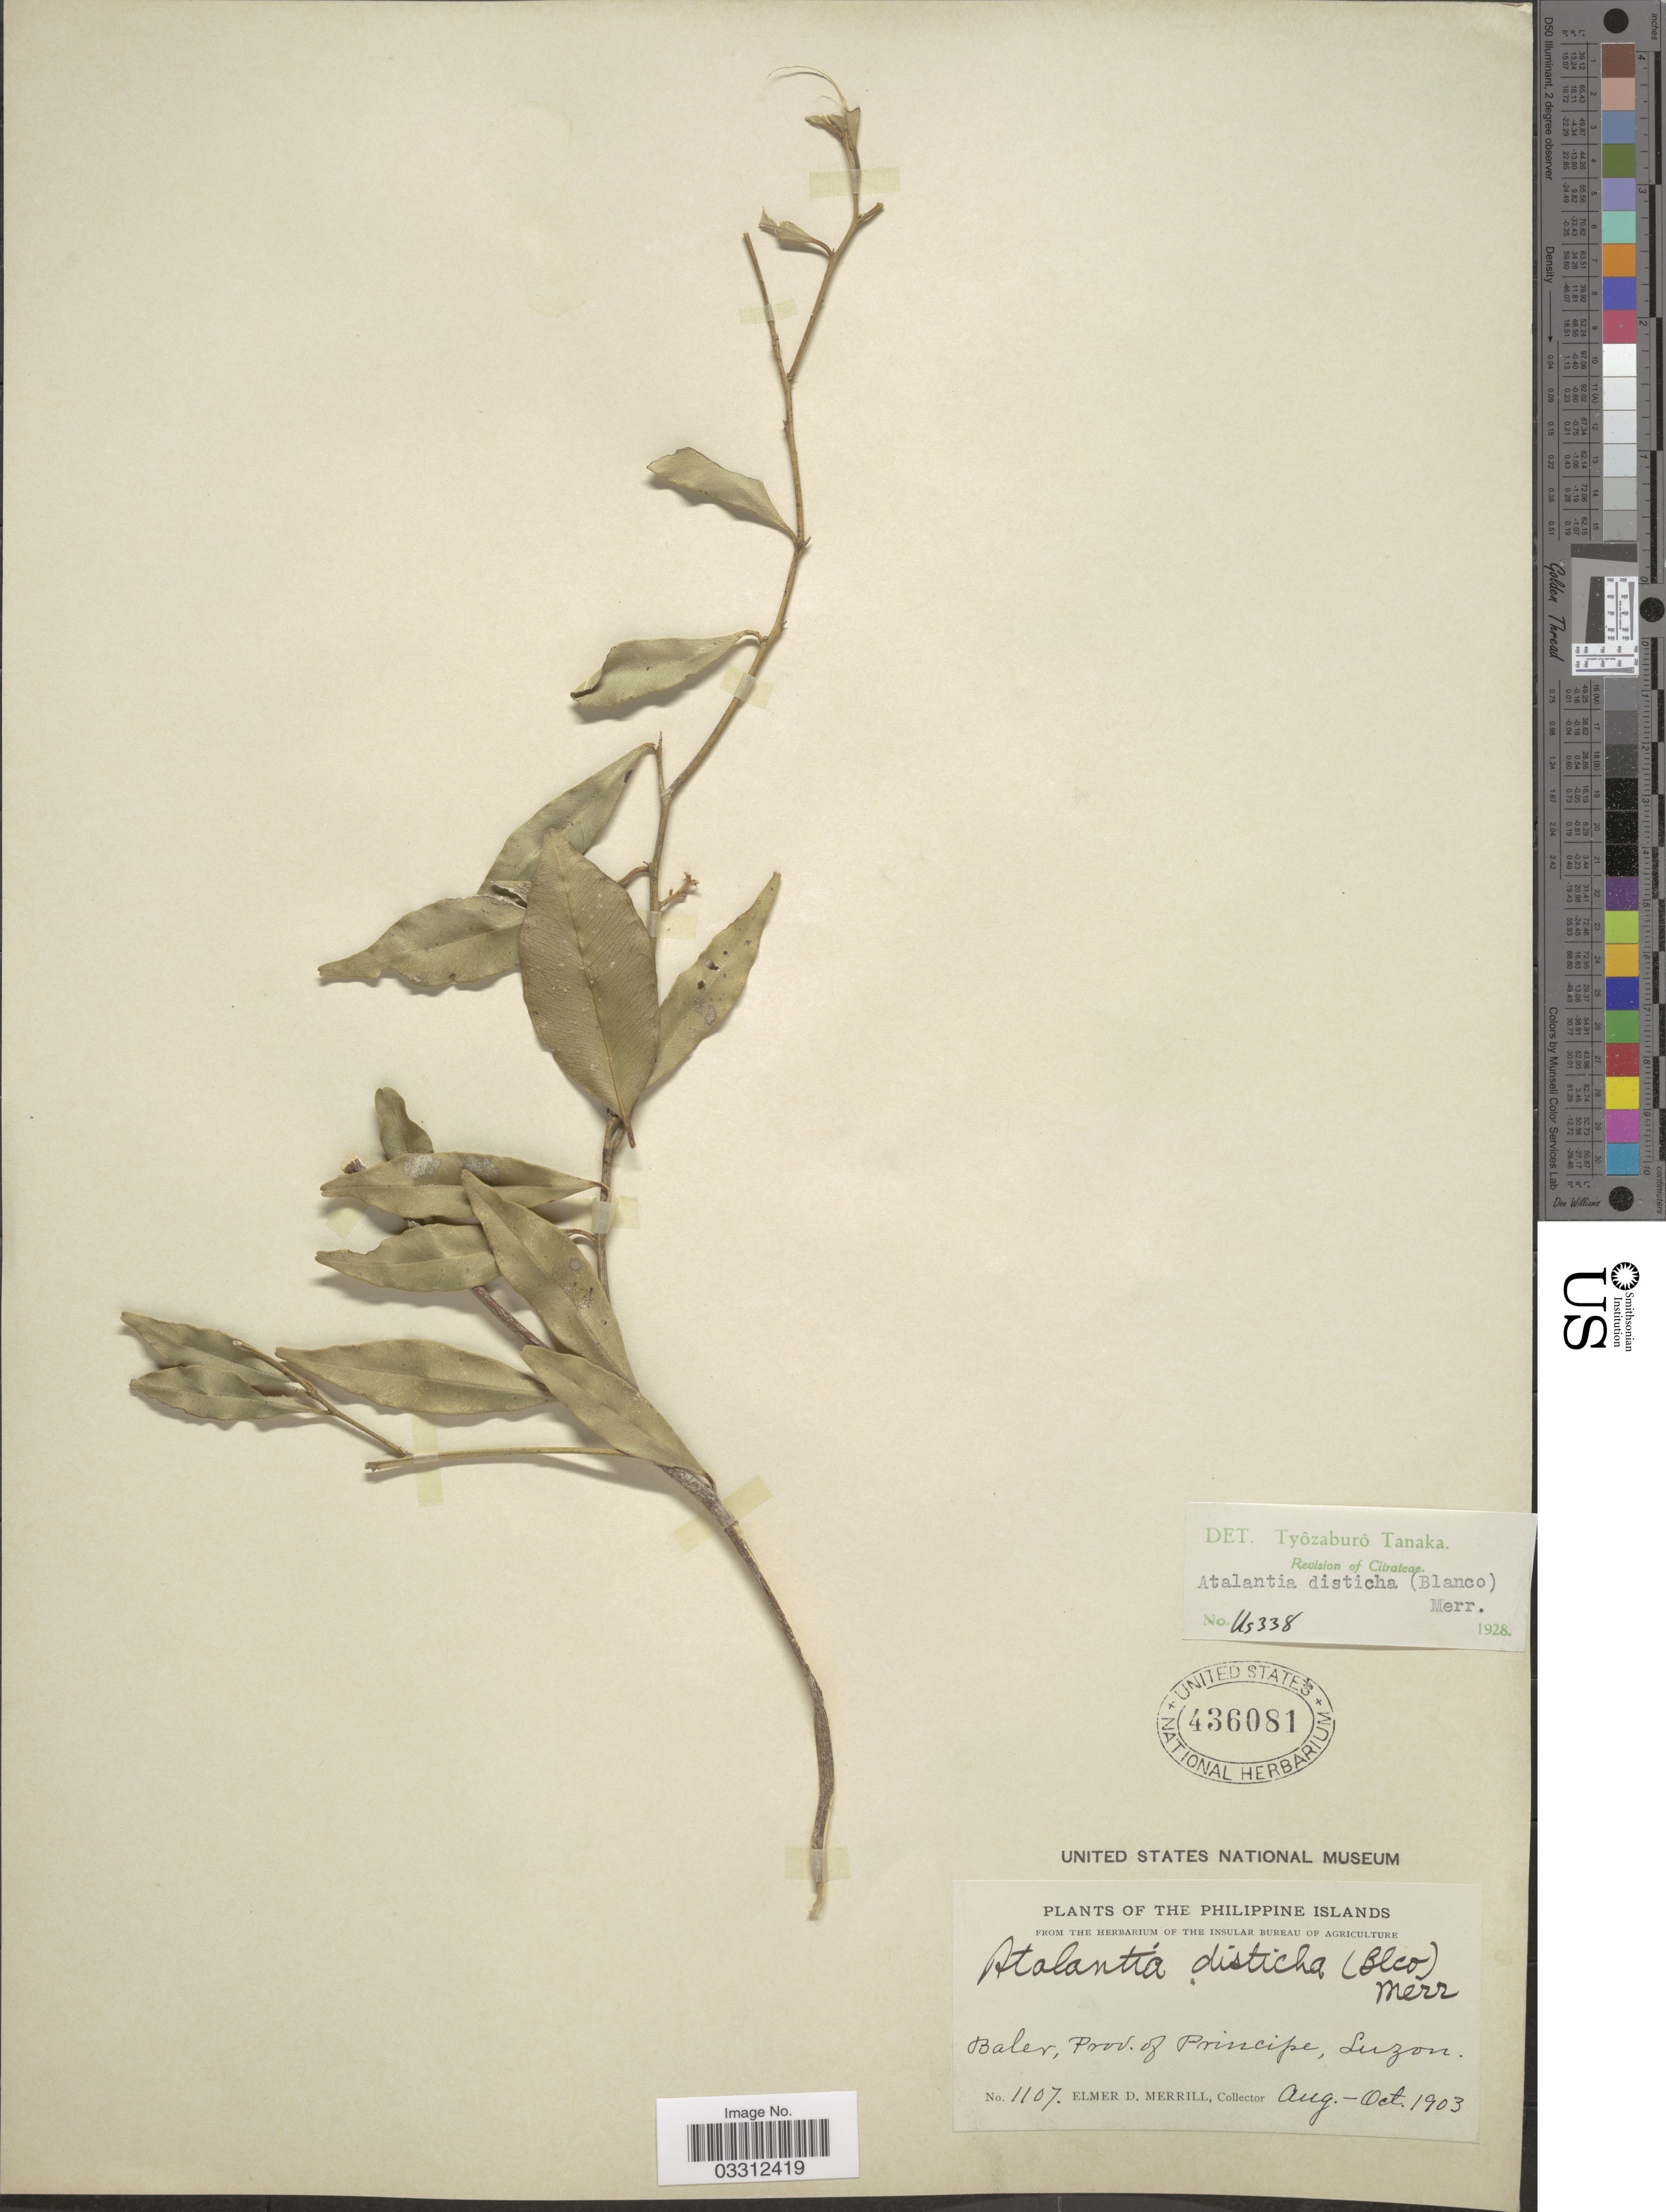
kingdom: Plantae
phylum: Tracheophyta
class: Magnoliopsida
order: Sapindales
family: Rutaceae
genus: Atalantia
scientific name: Atalantia racemosa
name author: Wight ex Hook.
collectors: E. D. Merrill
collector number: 1107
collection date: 1903-08/1903-10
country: Philippines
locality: Baler, Prov. of Principe, Luzon.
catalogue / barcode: US 436081